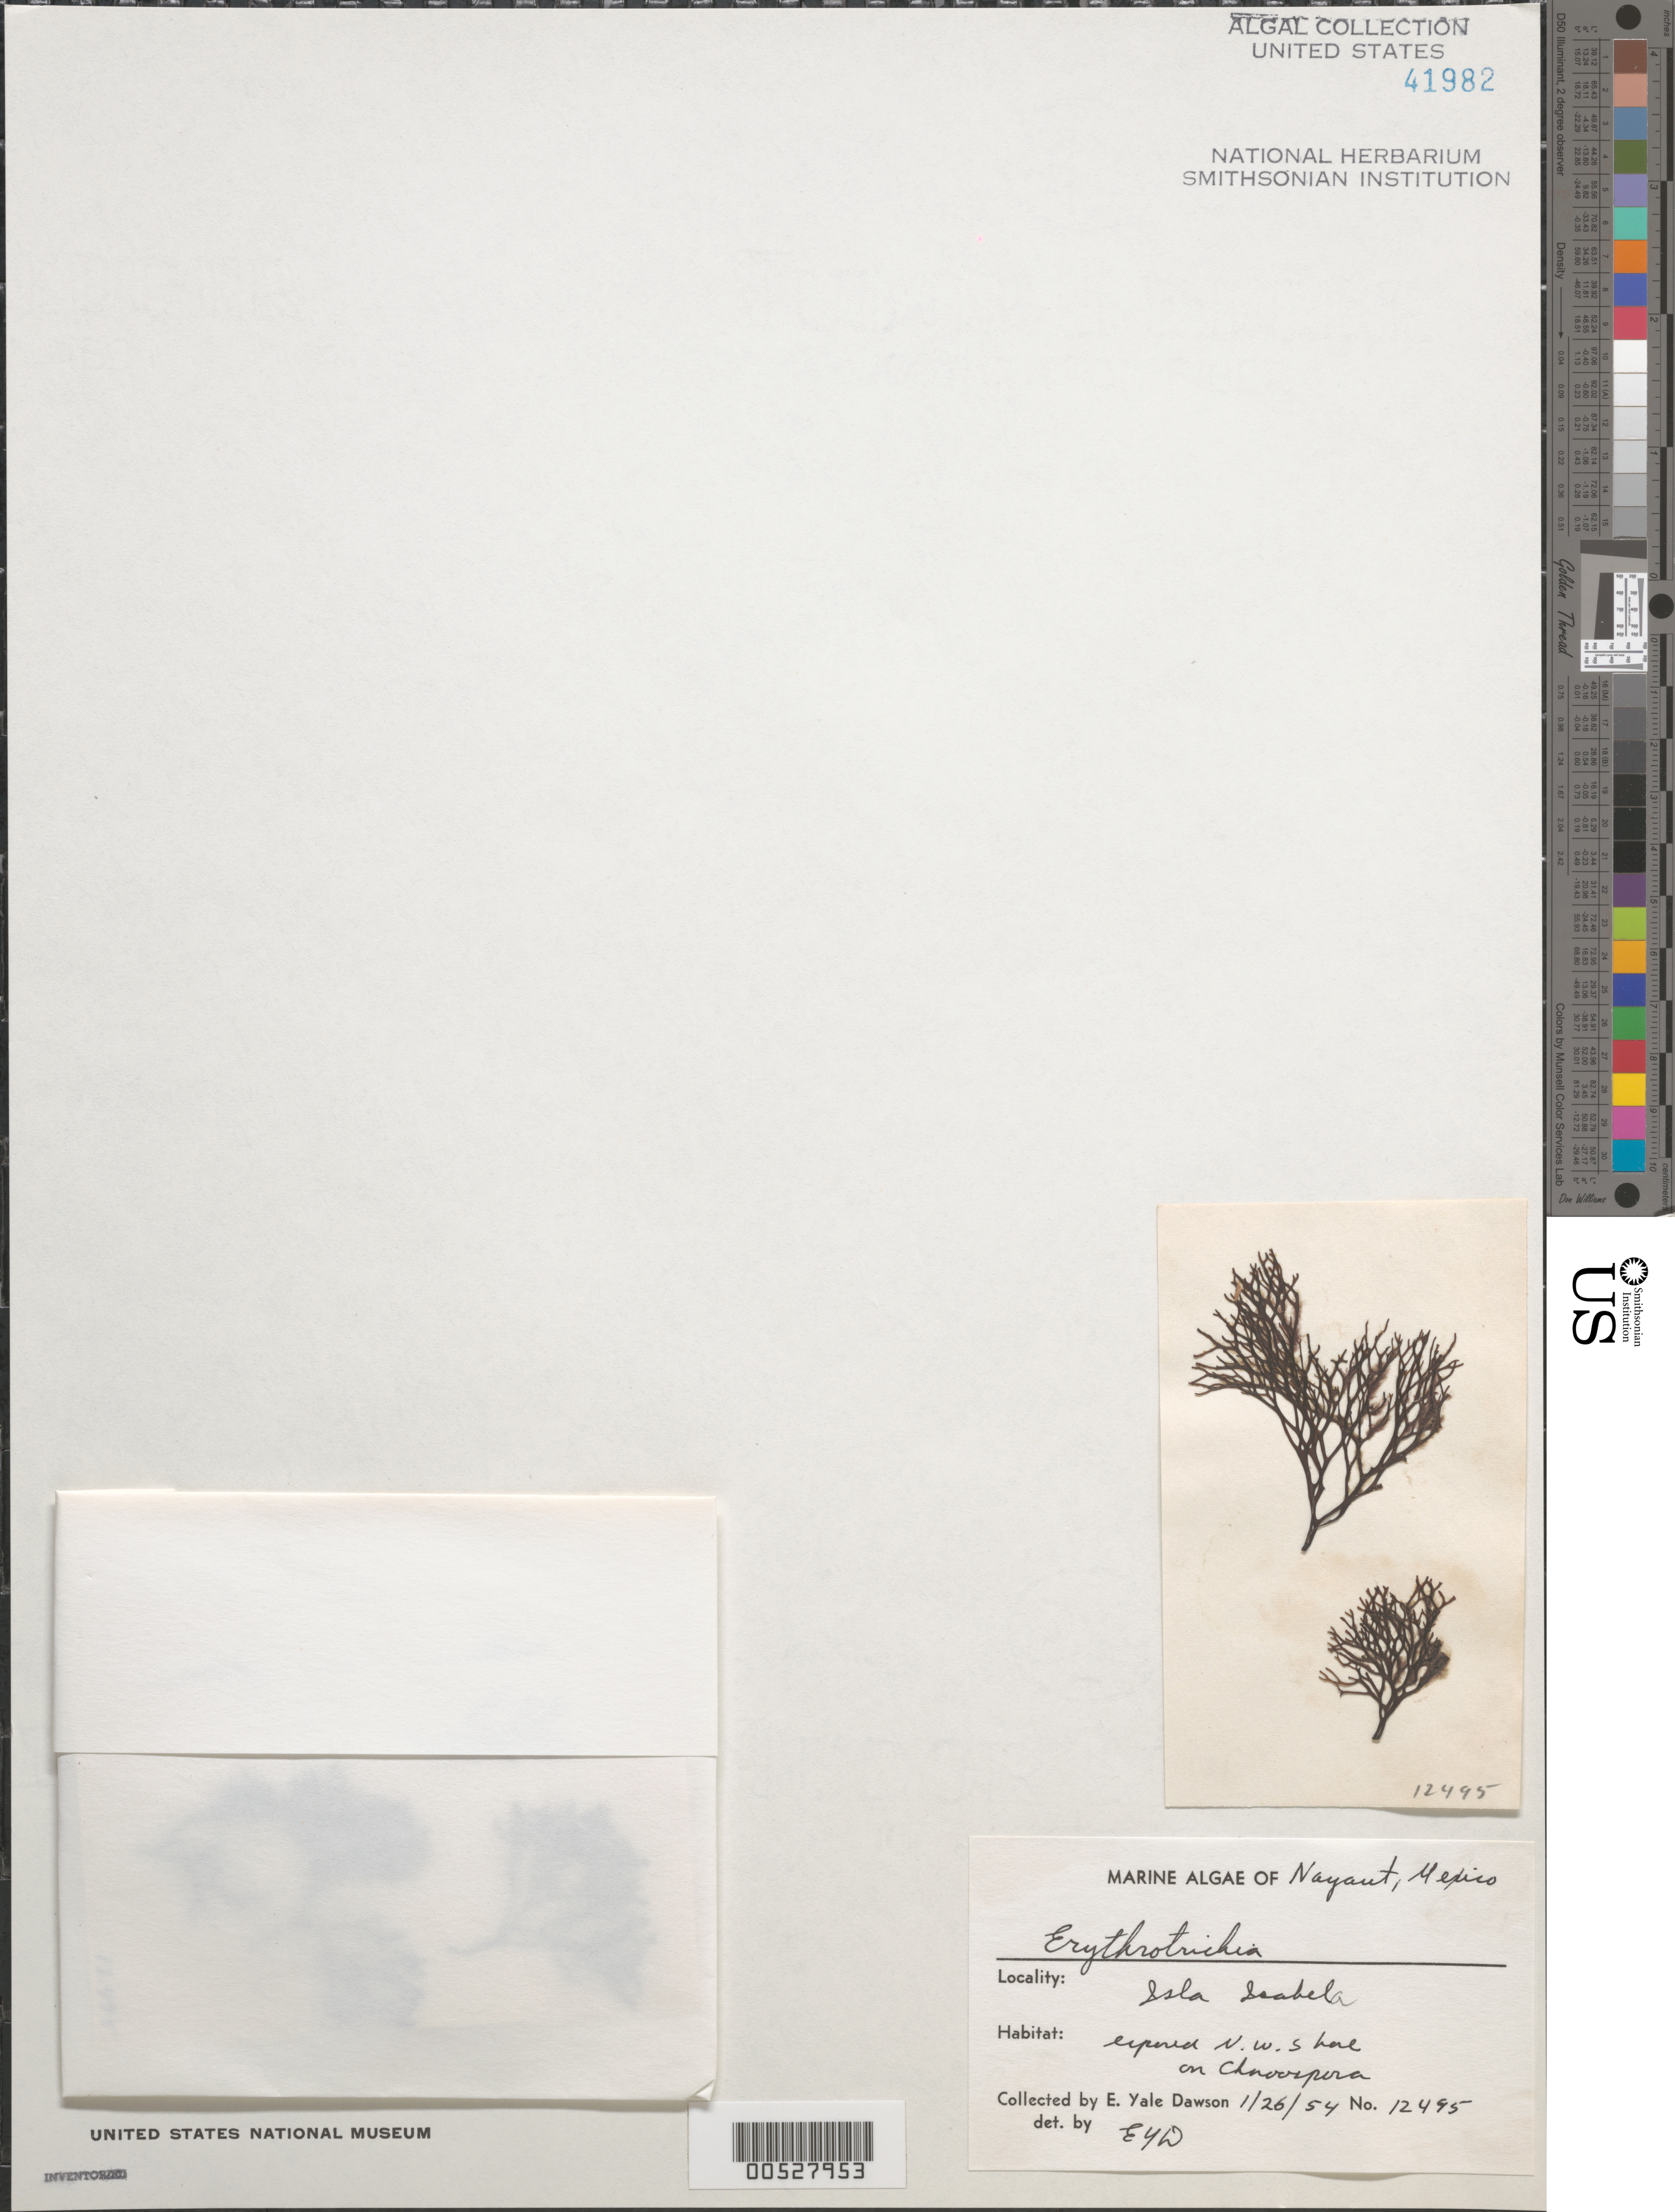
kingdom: Plantae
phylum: Rhodophyta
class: Compsopogonophyceae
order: Erythropeltidales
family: Erythrotrichiaceae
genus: Erythrotrichia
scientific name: Erythrotrichia sp.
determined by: Dawson, E. Y.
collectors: E. Y. Dawson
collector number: EYD 12495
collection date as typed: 26 Jan 1954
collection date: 1954-01-26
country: Mexico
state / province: Nayarit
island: Isla Isabela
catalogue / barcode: US 41982